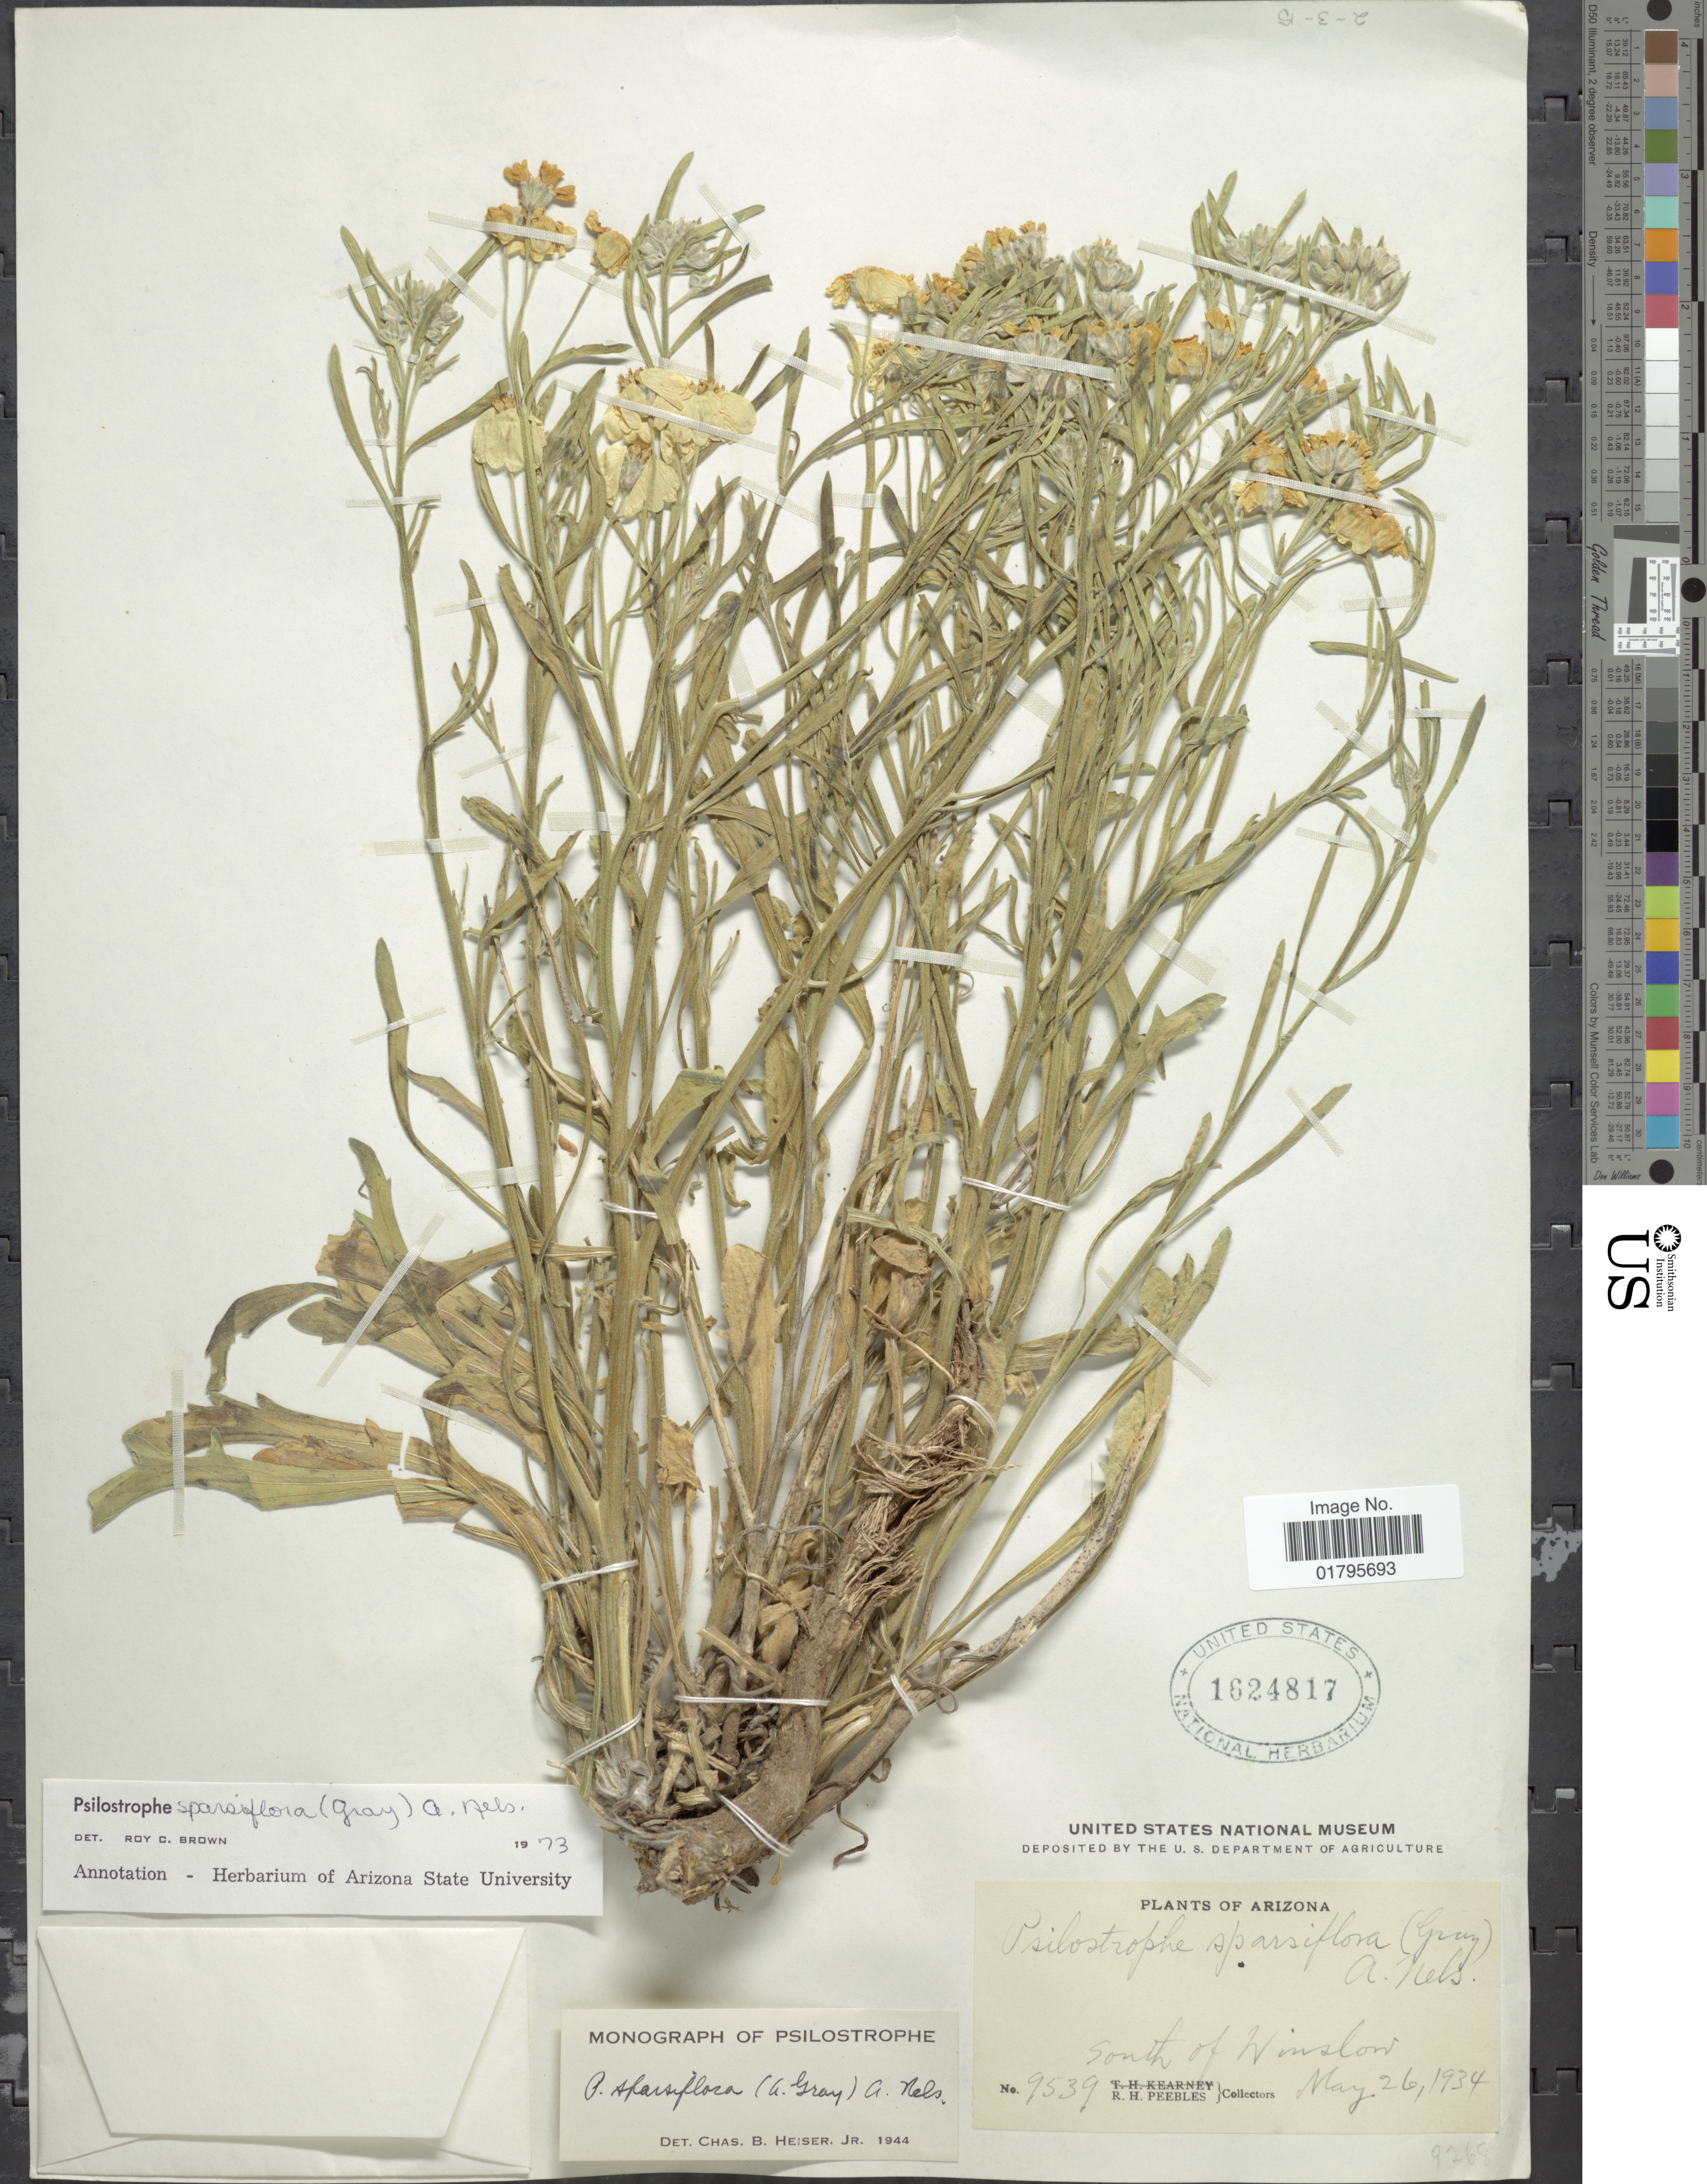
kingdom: Plantae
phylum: Tracheophyta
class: Magnoliopsida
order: Asterales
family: Asteraceae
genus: Psilostrophe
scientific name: Psilostrophe sparsiflora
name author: (A. Gray) A. Nelson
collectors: R. H. Peebles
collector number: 9537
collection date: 1934-05-26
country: United States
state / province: Arizona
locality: South of Winslow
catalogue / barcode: US 1624817